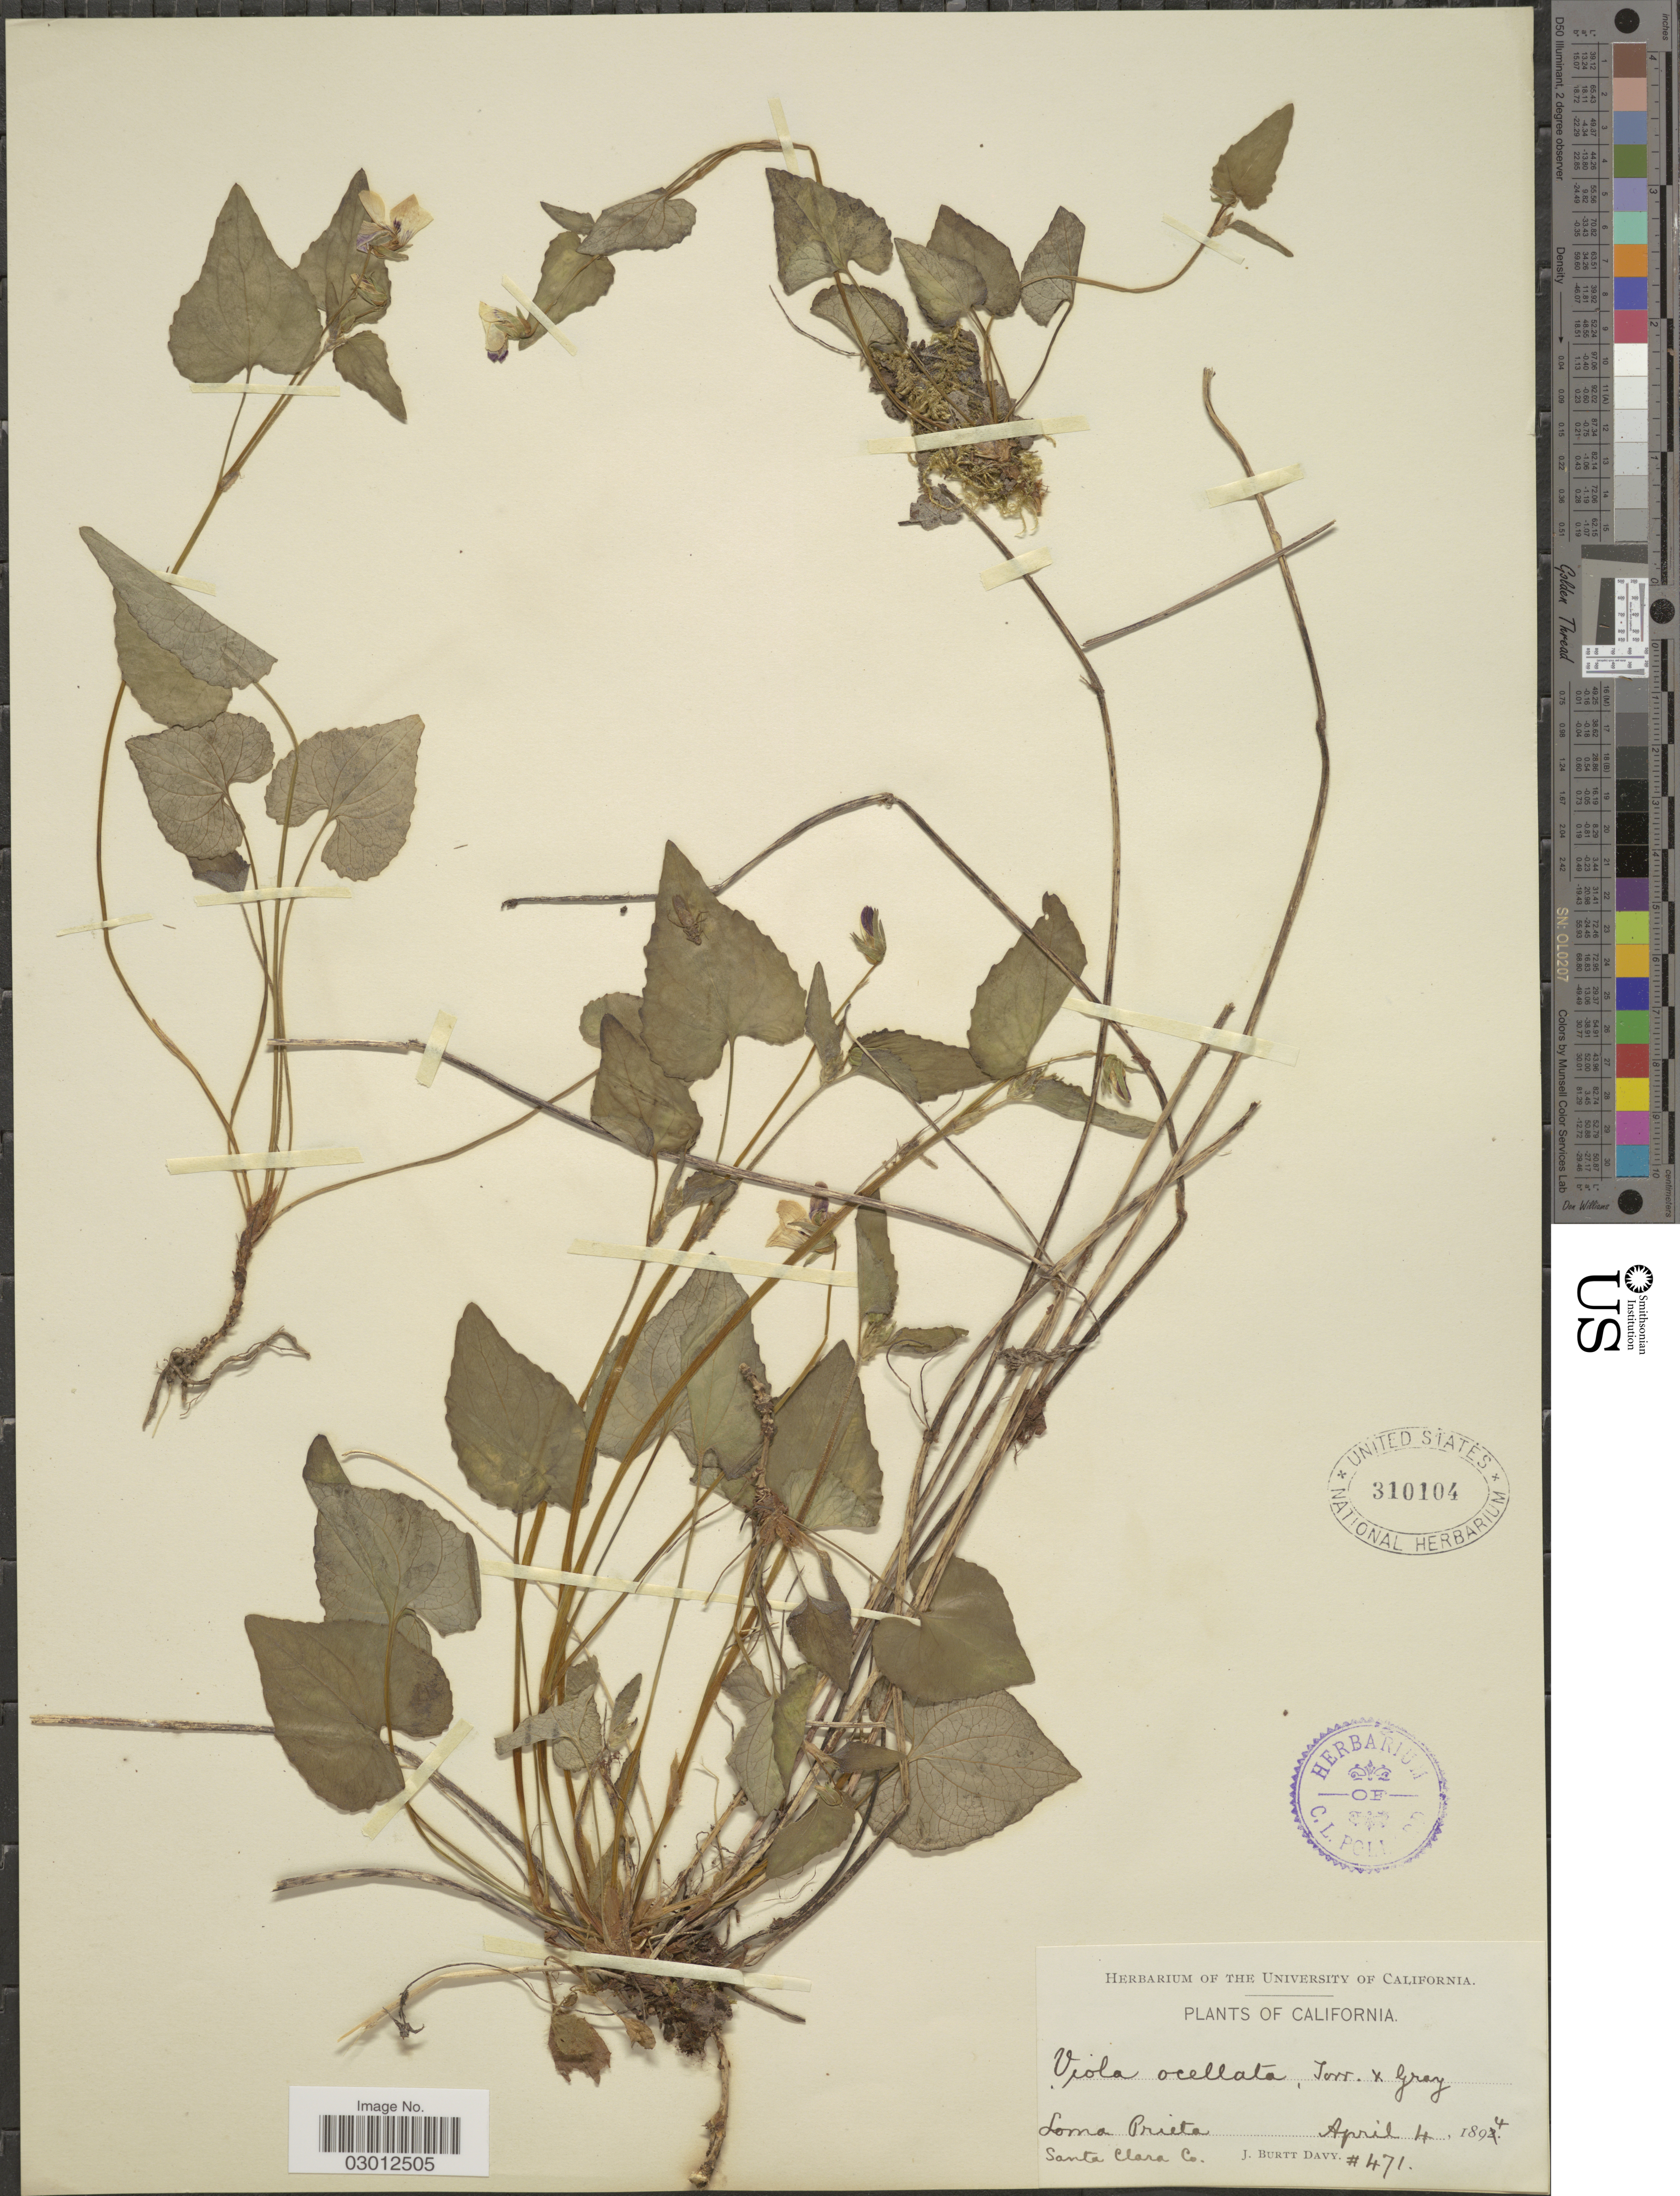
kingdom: Plantae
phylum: Tracheophyta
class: Magnoliopsida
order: Malpighiales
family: Violaceae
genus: Viola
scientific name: Viola ocellata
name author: Torr. & A. Gray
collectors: J. Burtt Davy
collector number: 471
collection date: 1894-04-04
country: United States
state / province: California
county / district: Santa Clara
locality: Loma Prieta. Santa Clara Co.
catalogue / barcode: US 310104